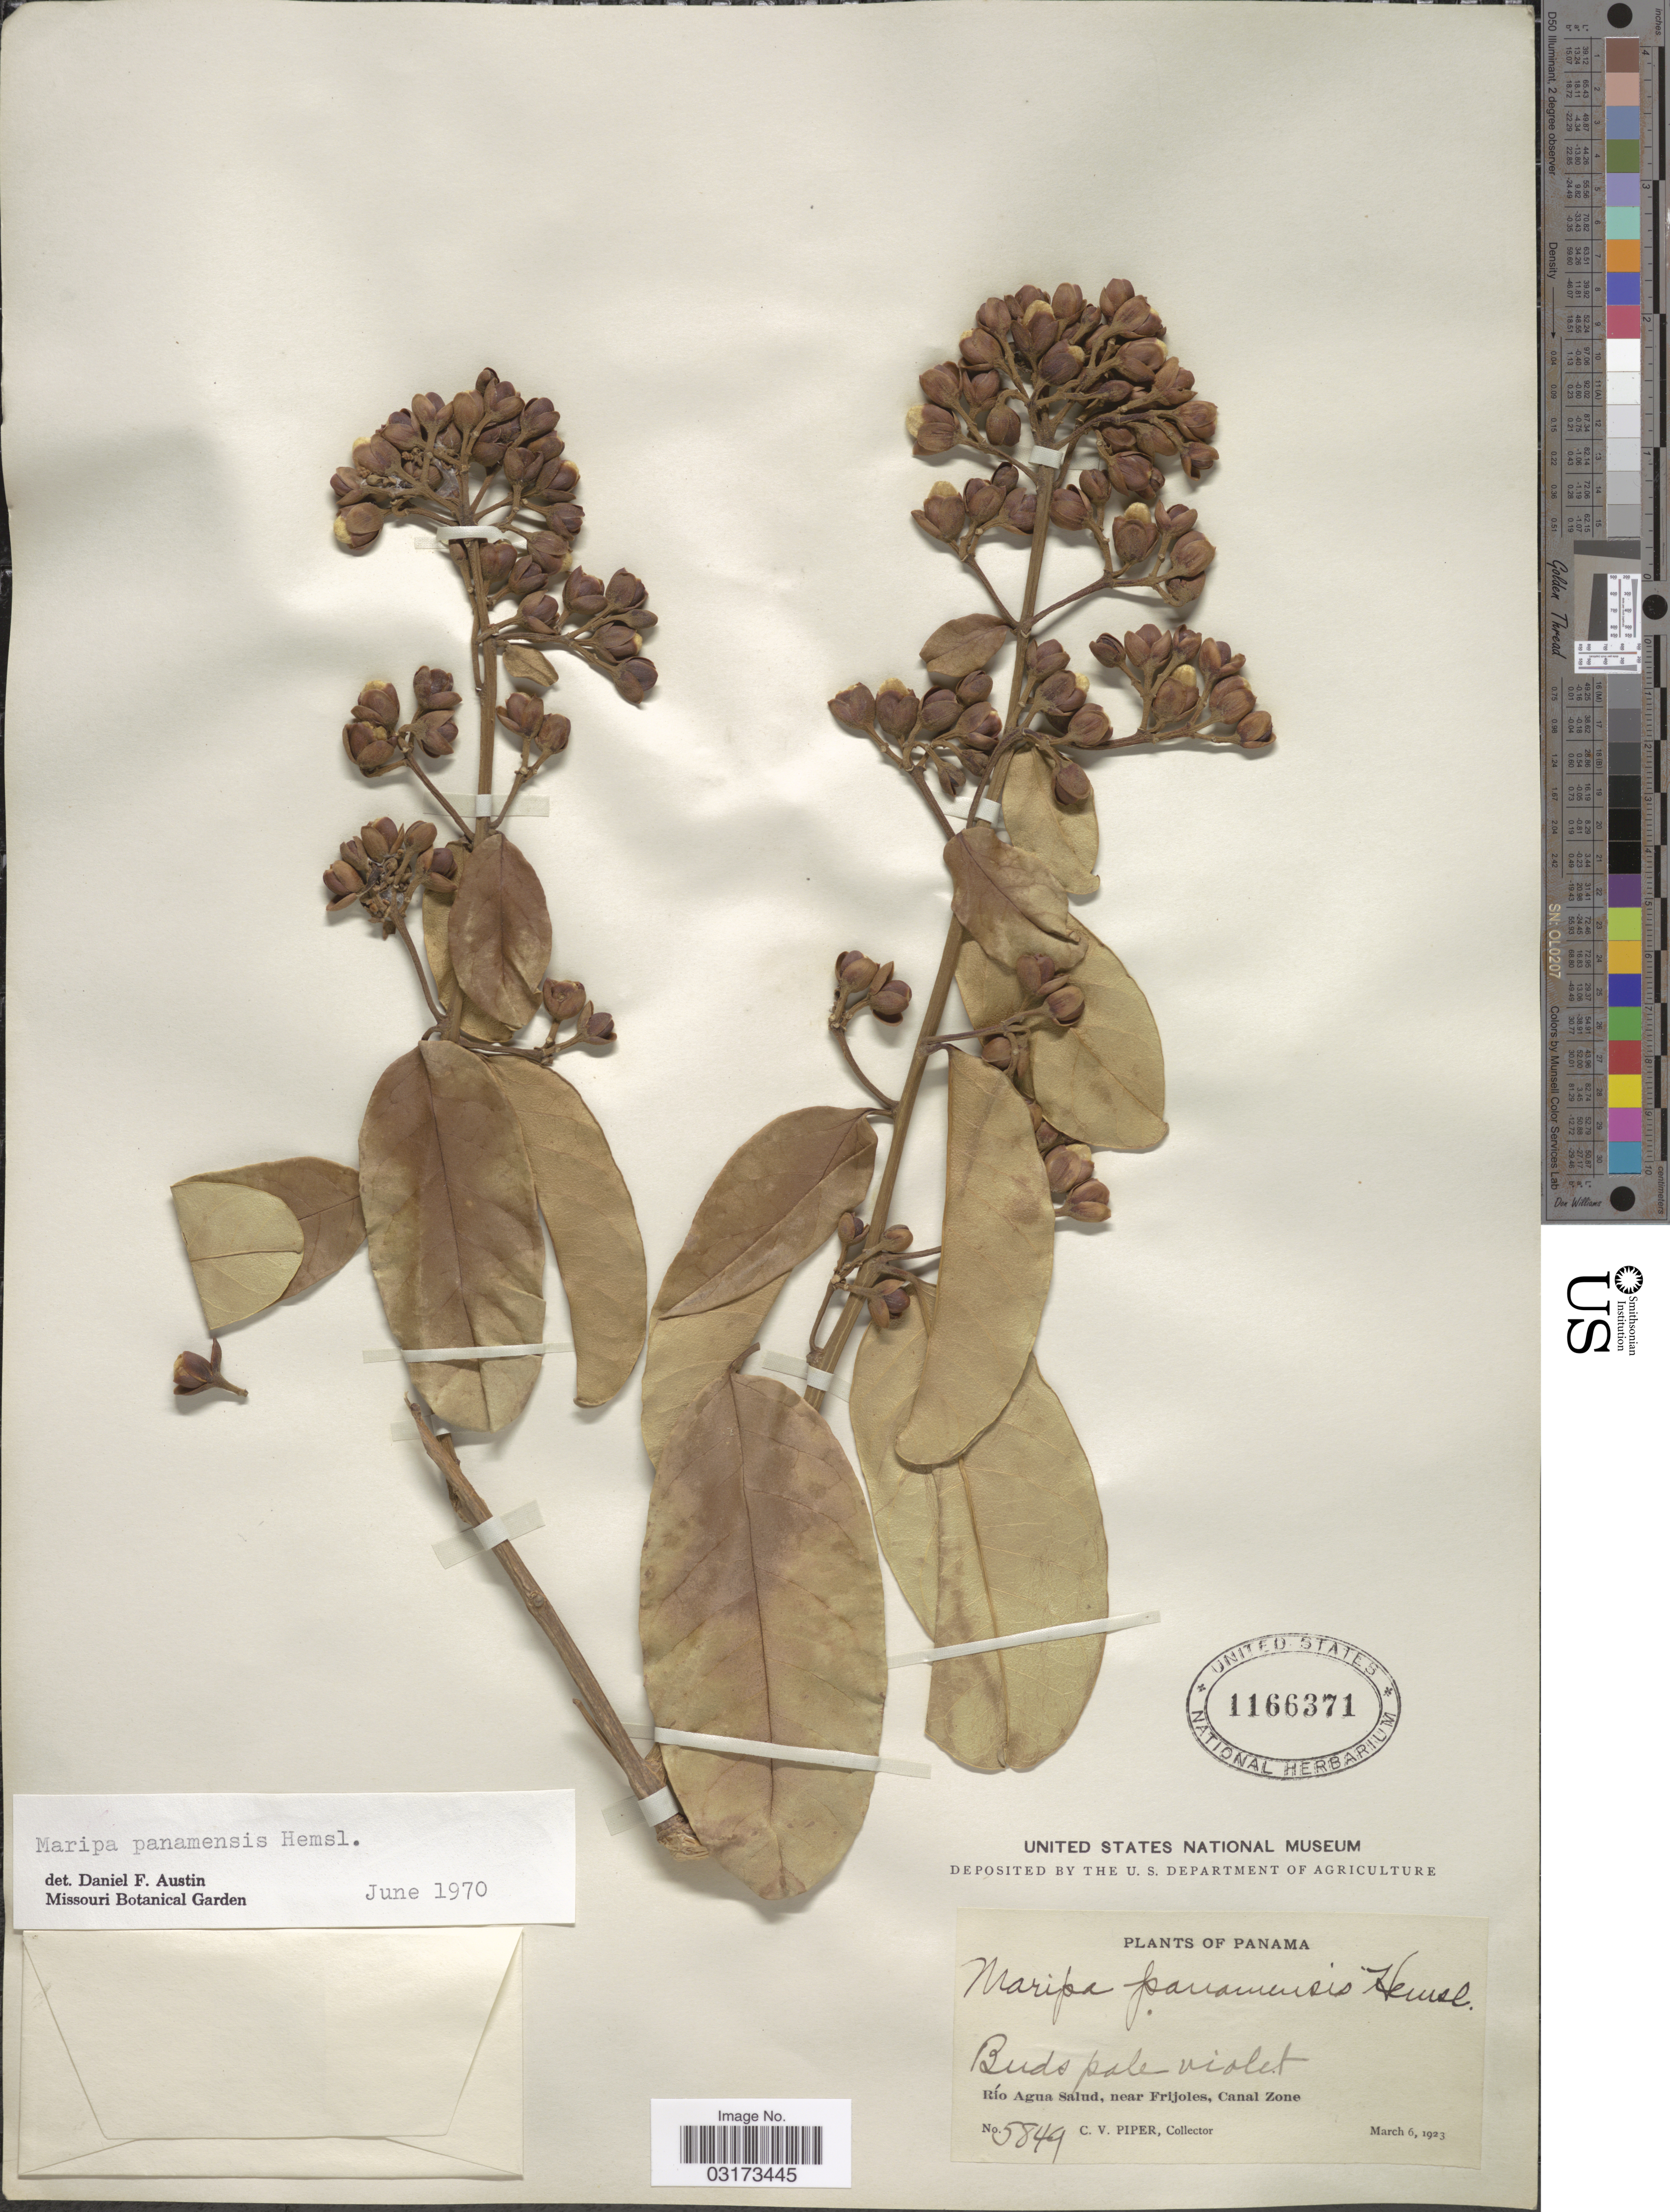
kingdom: Plantae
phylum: Tracheophyta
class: Magnoliopsida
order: Solanales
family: Convolvulaceae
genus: Maripa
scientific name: Maripa panamensis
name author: Hemsl.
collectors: C. V. Piper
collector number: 5849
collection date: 1923-03-06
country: Panama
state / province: Colón / Panamá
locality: Río Agua Salud, near Frijoles, Canal Zone.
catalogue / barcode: US 1166371